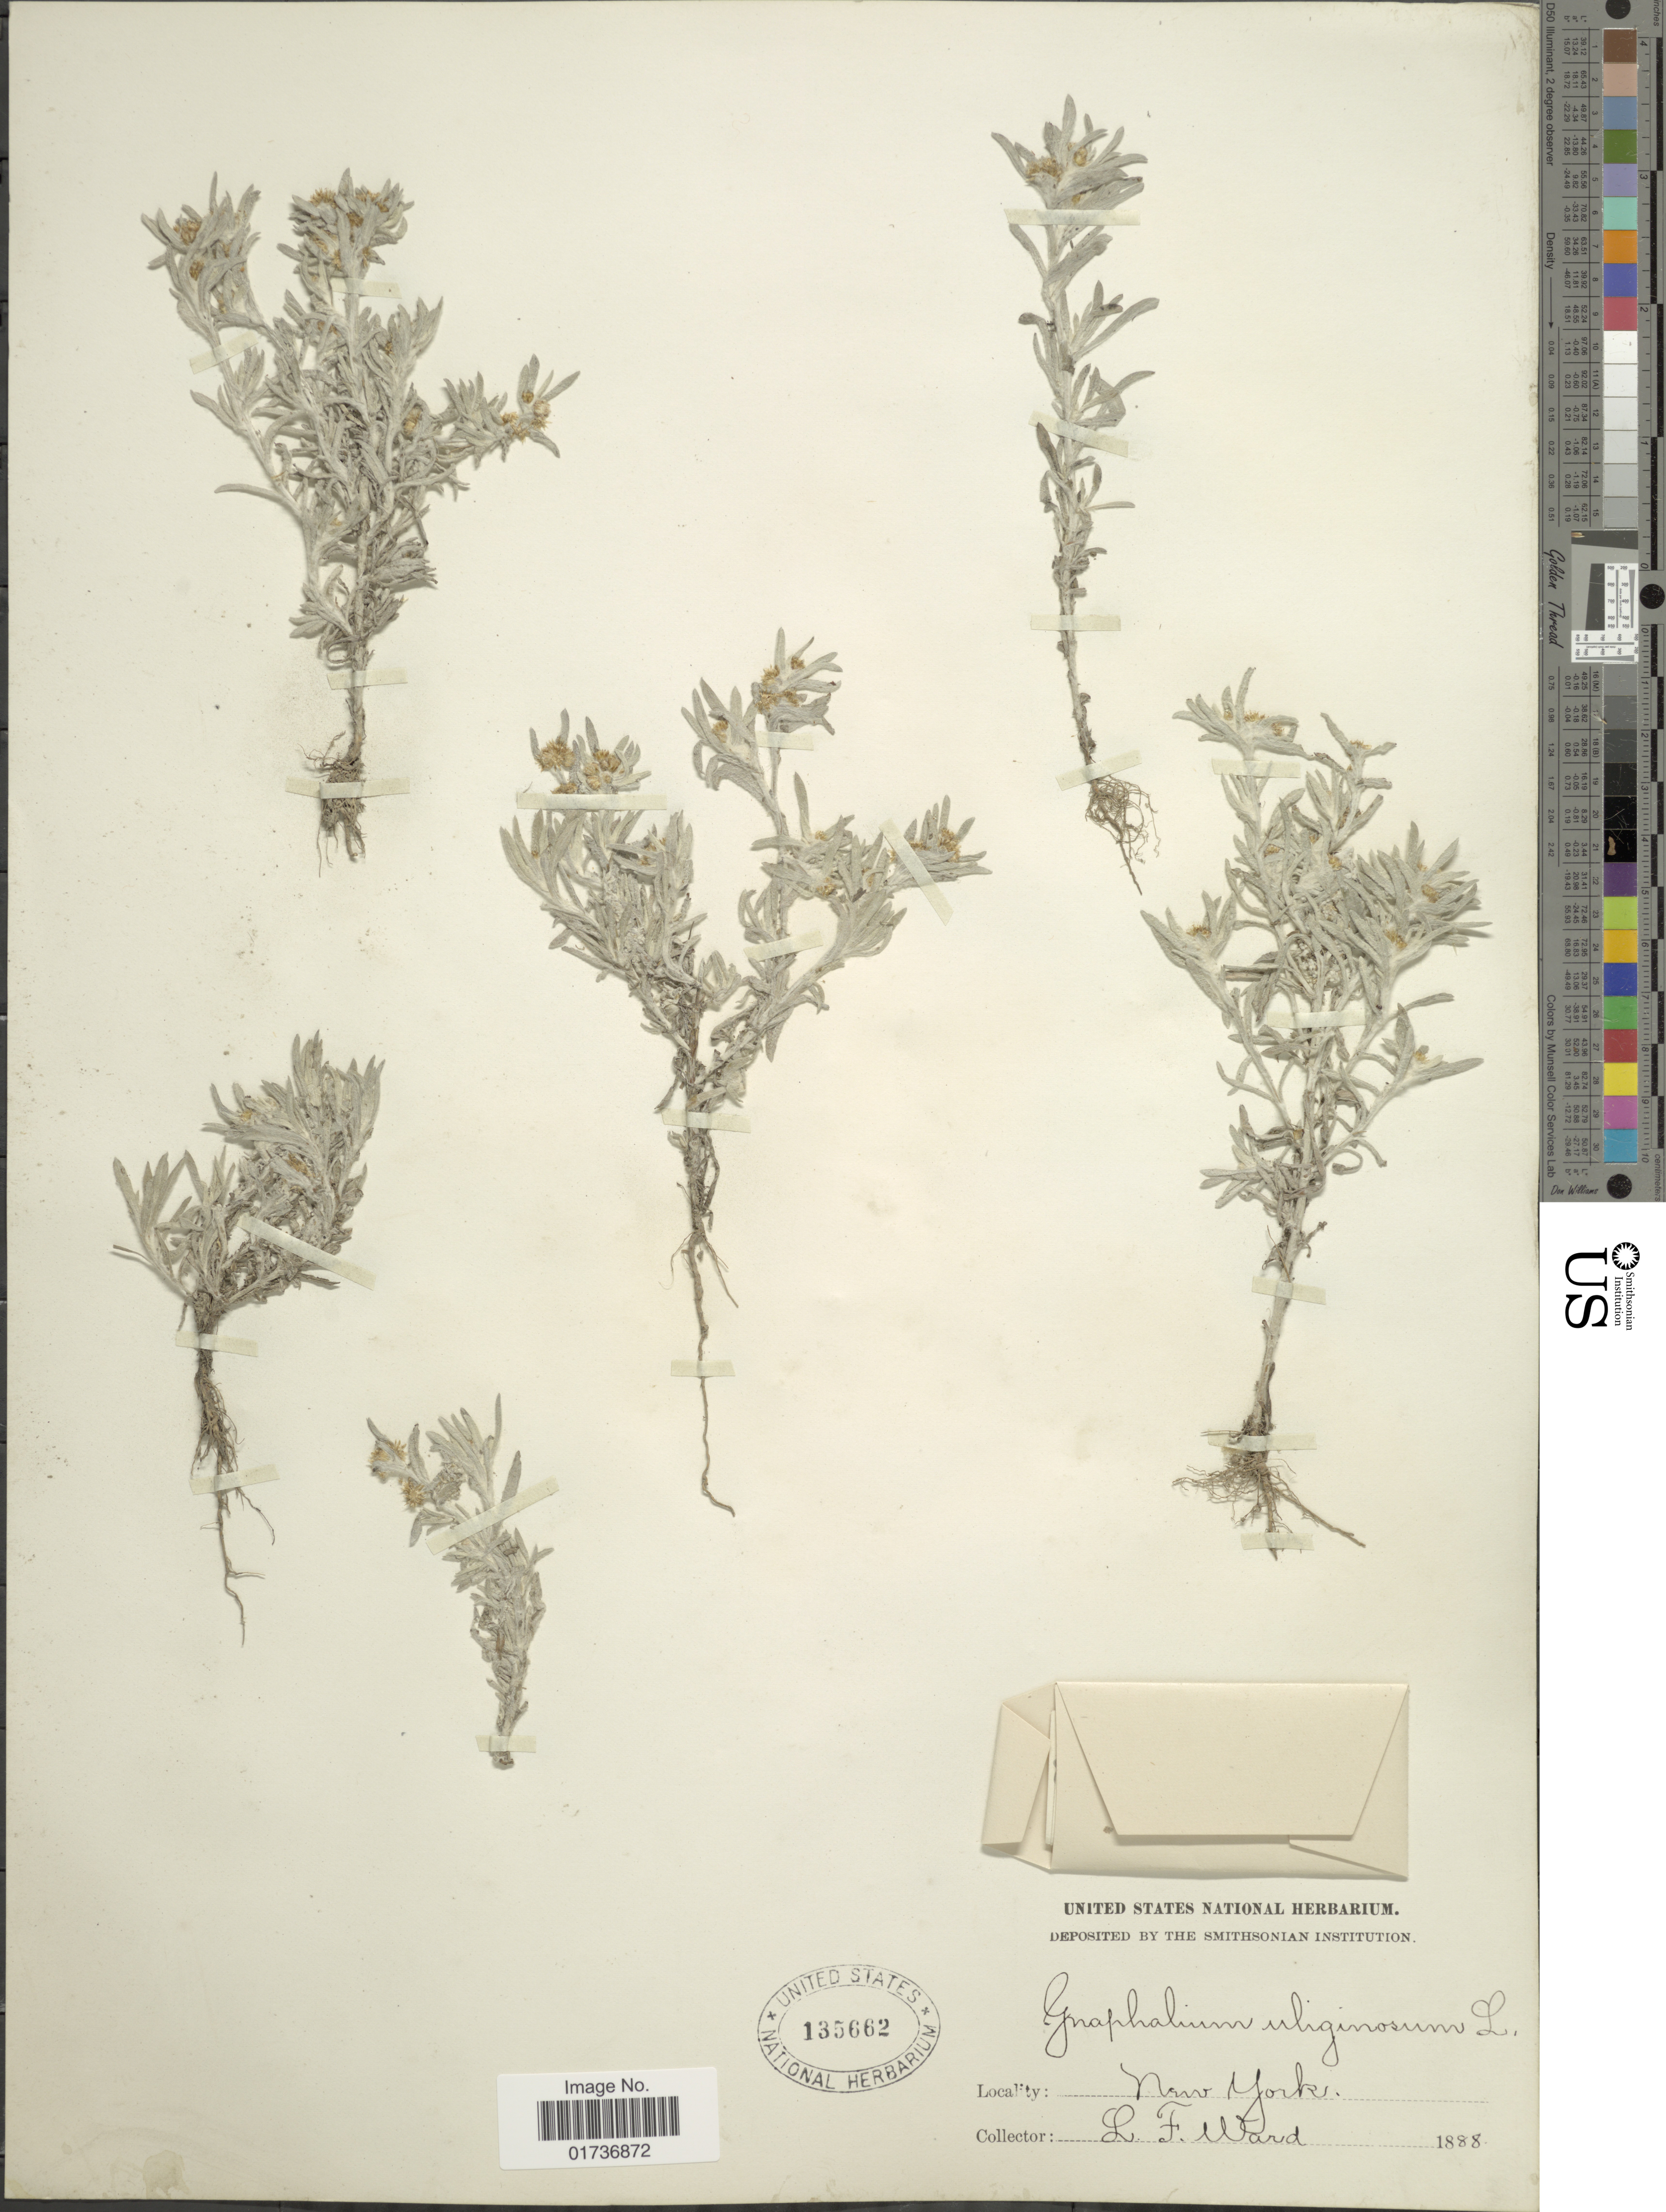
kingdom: Plantae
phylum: Tracheophyta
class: Magnoliopsida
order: Asterales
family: Asteraceae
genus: Gnaphalium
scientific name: Gnaphalium uliginosum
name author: L.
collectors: L. Ward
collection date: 1888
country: United States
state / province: New York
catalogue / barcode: US 135662